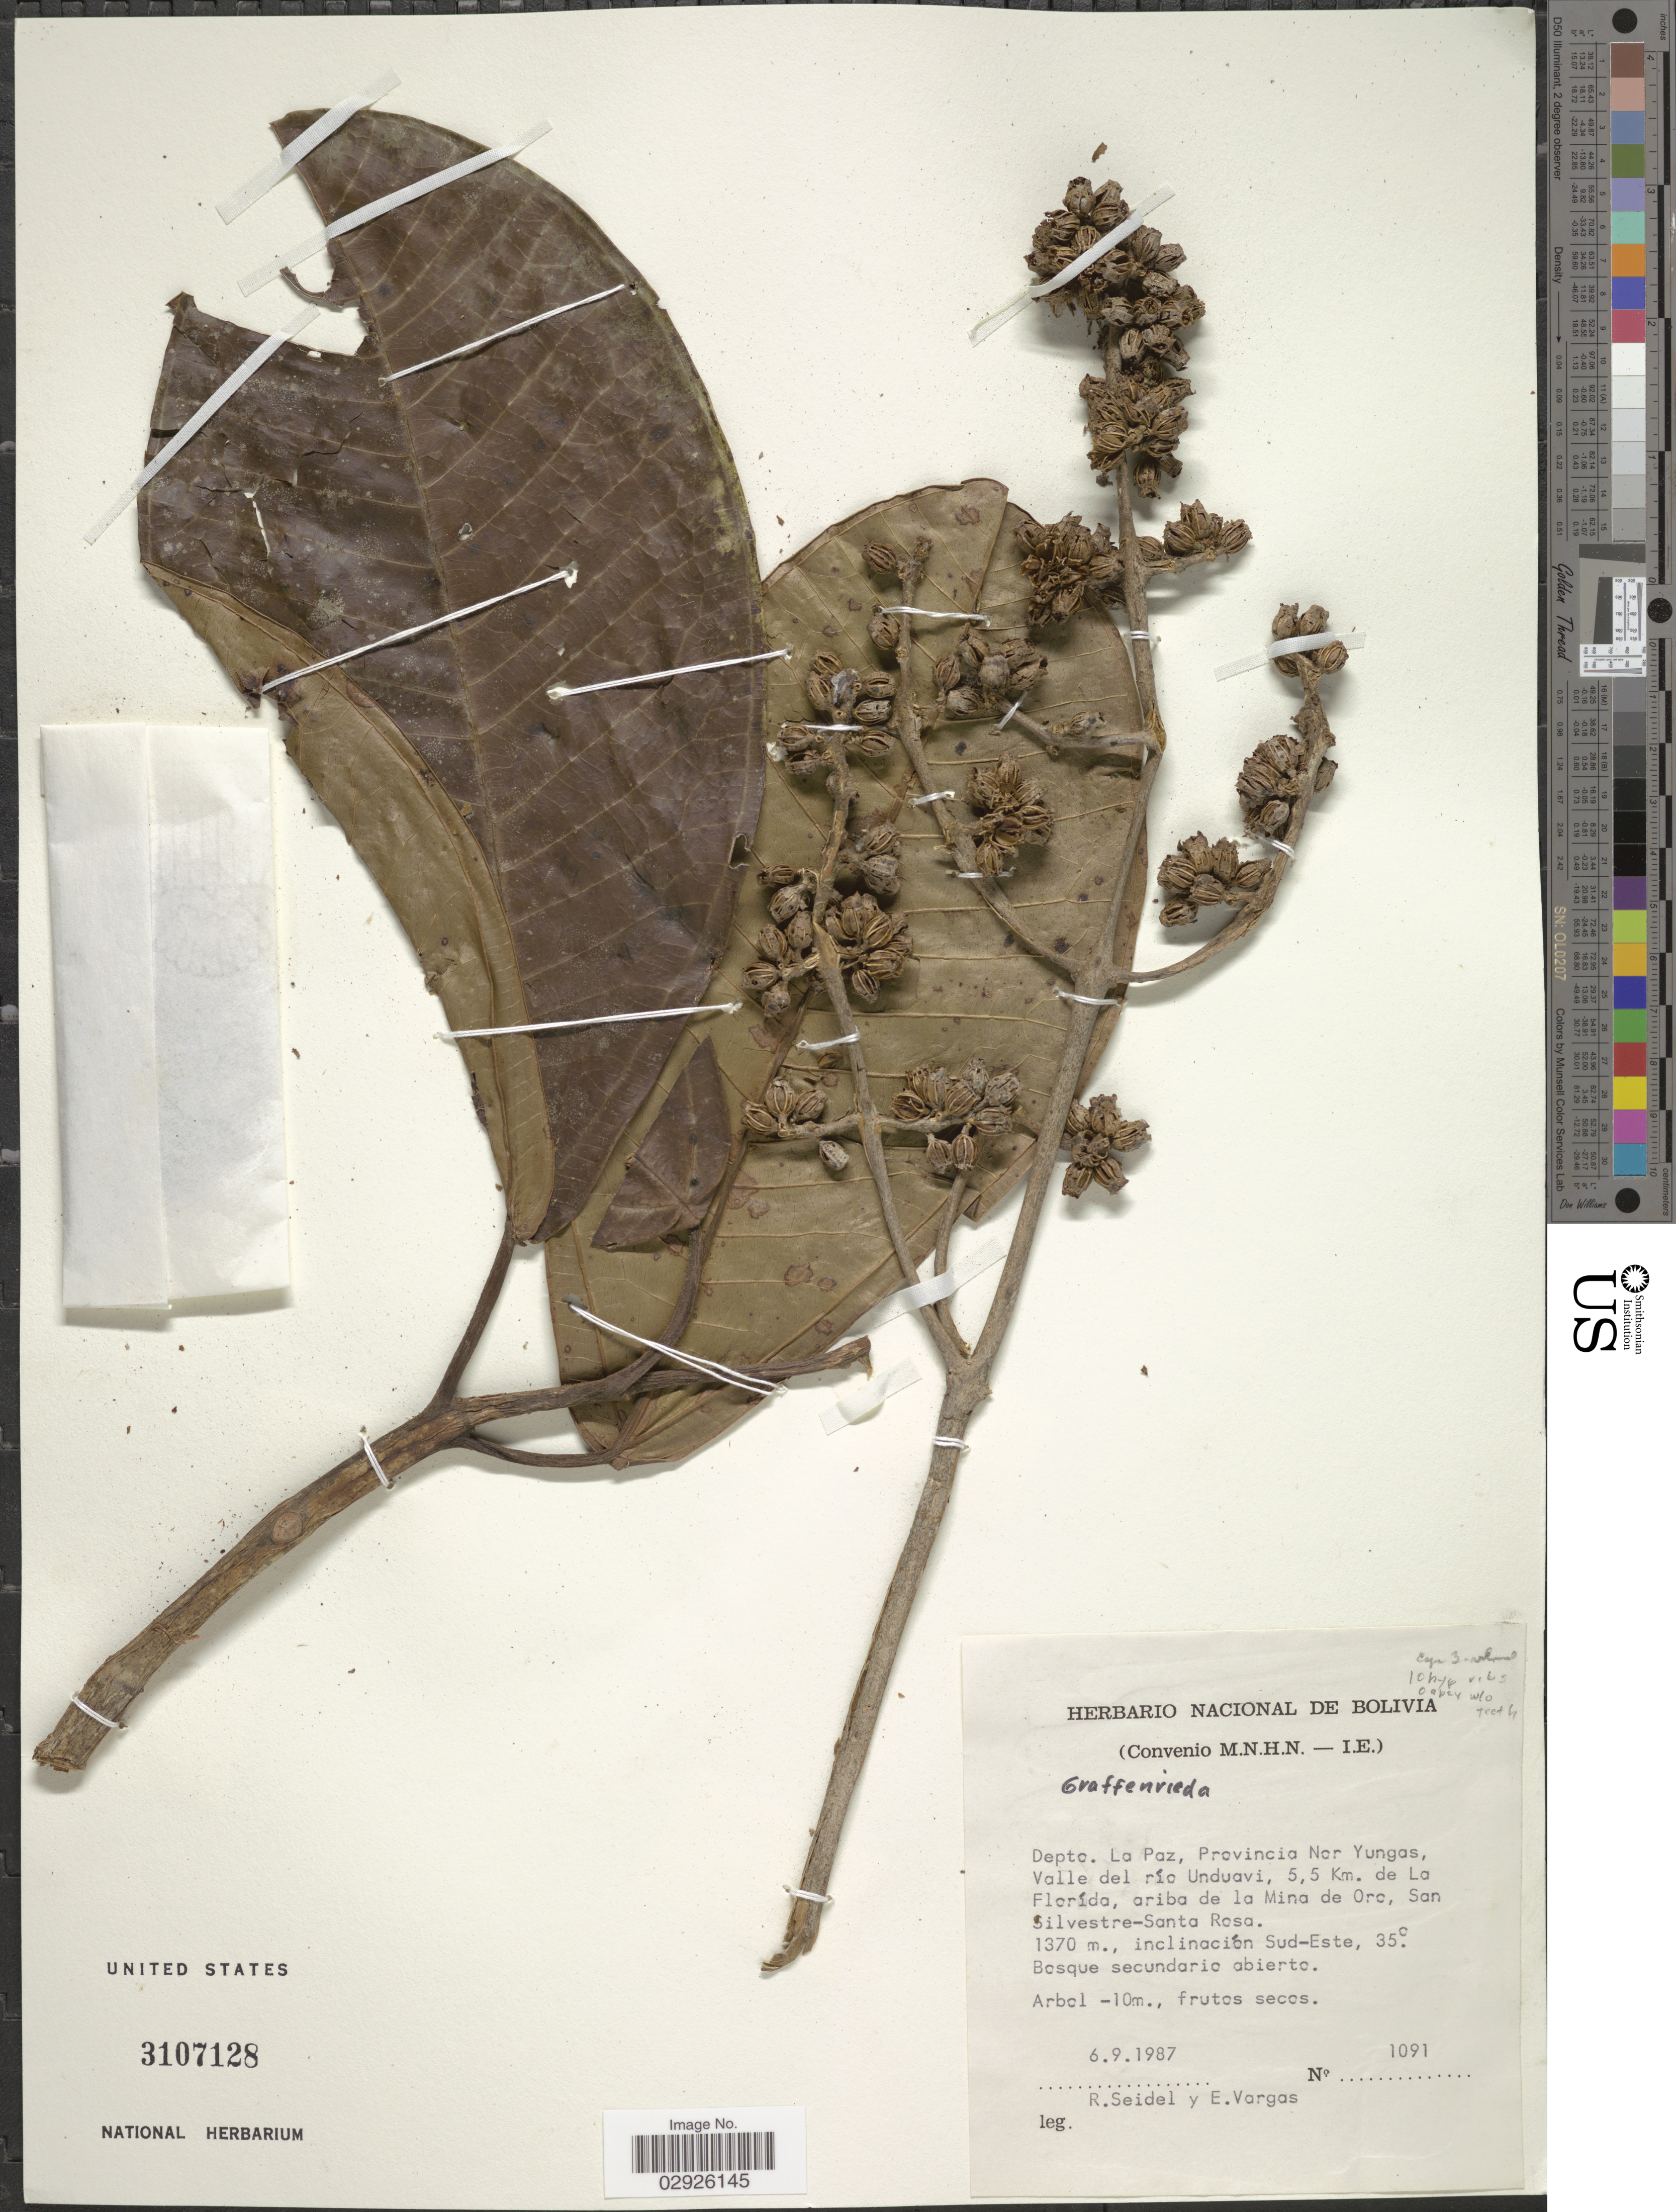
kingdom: Plantae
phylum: Tracheophyta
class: Magnoliopsida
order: Myrtales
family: Melastomataceae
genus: Graffenrieda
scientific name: Graffenrieda sp.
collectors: R. Seidel & E. Vargas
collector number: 1091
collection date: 1987-09-06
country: Bolivia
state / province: La Paz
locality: Depto. La Paz, Provincia Nor Yungas, Valle del río Unduavi, 5.5 Km. de la Florída, ariba de la Mina de Oro, San Silvestre-Santa Rosa. Sud-Este, 35°.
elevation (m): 1370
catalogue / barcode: US 3107128